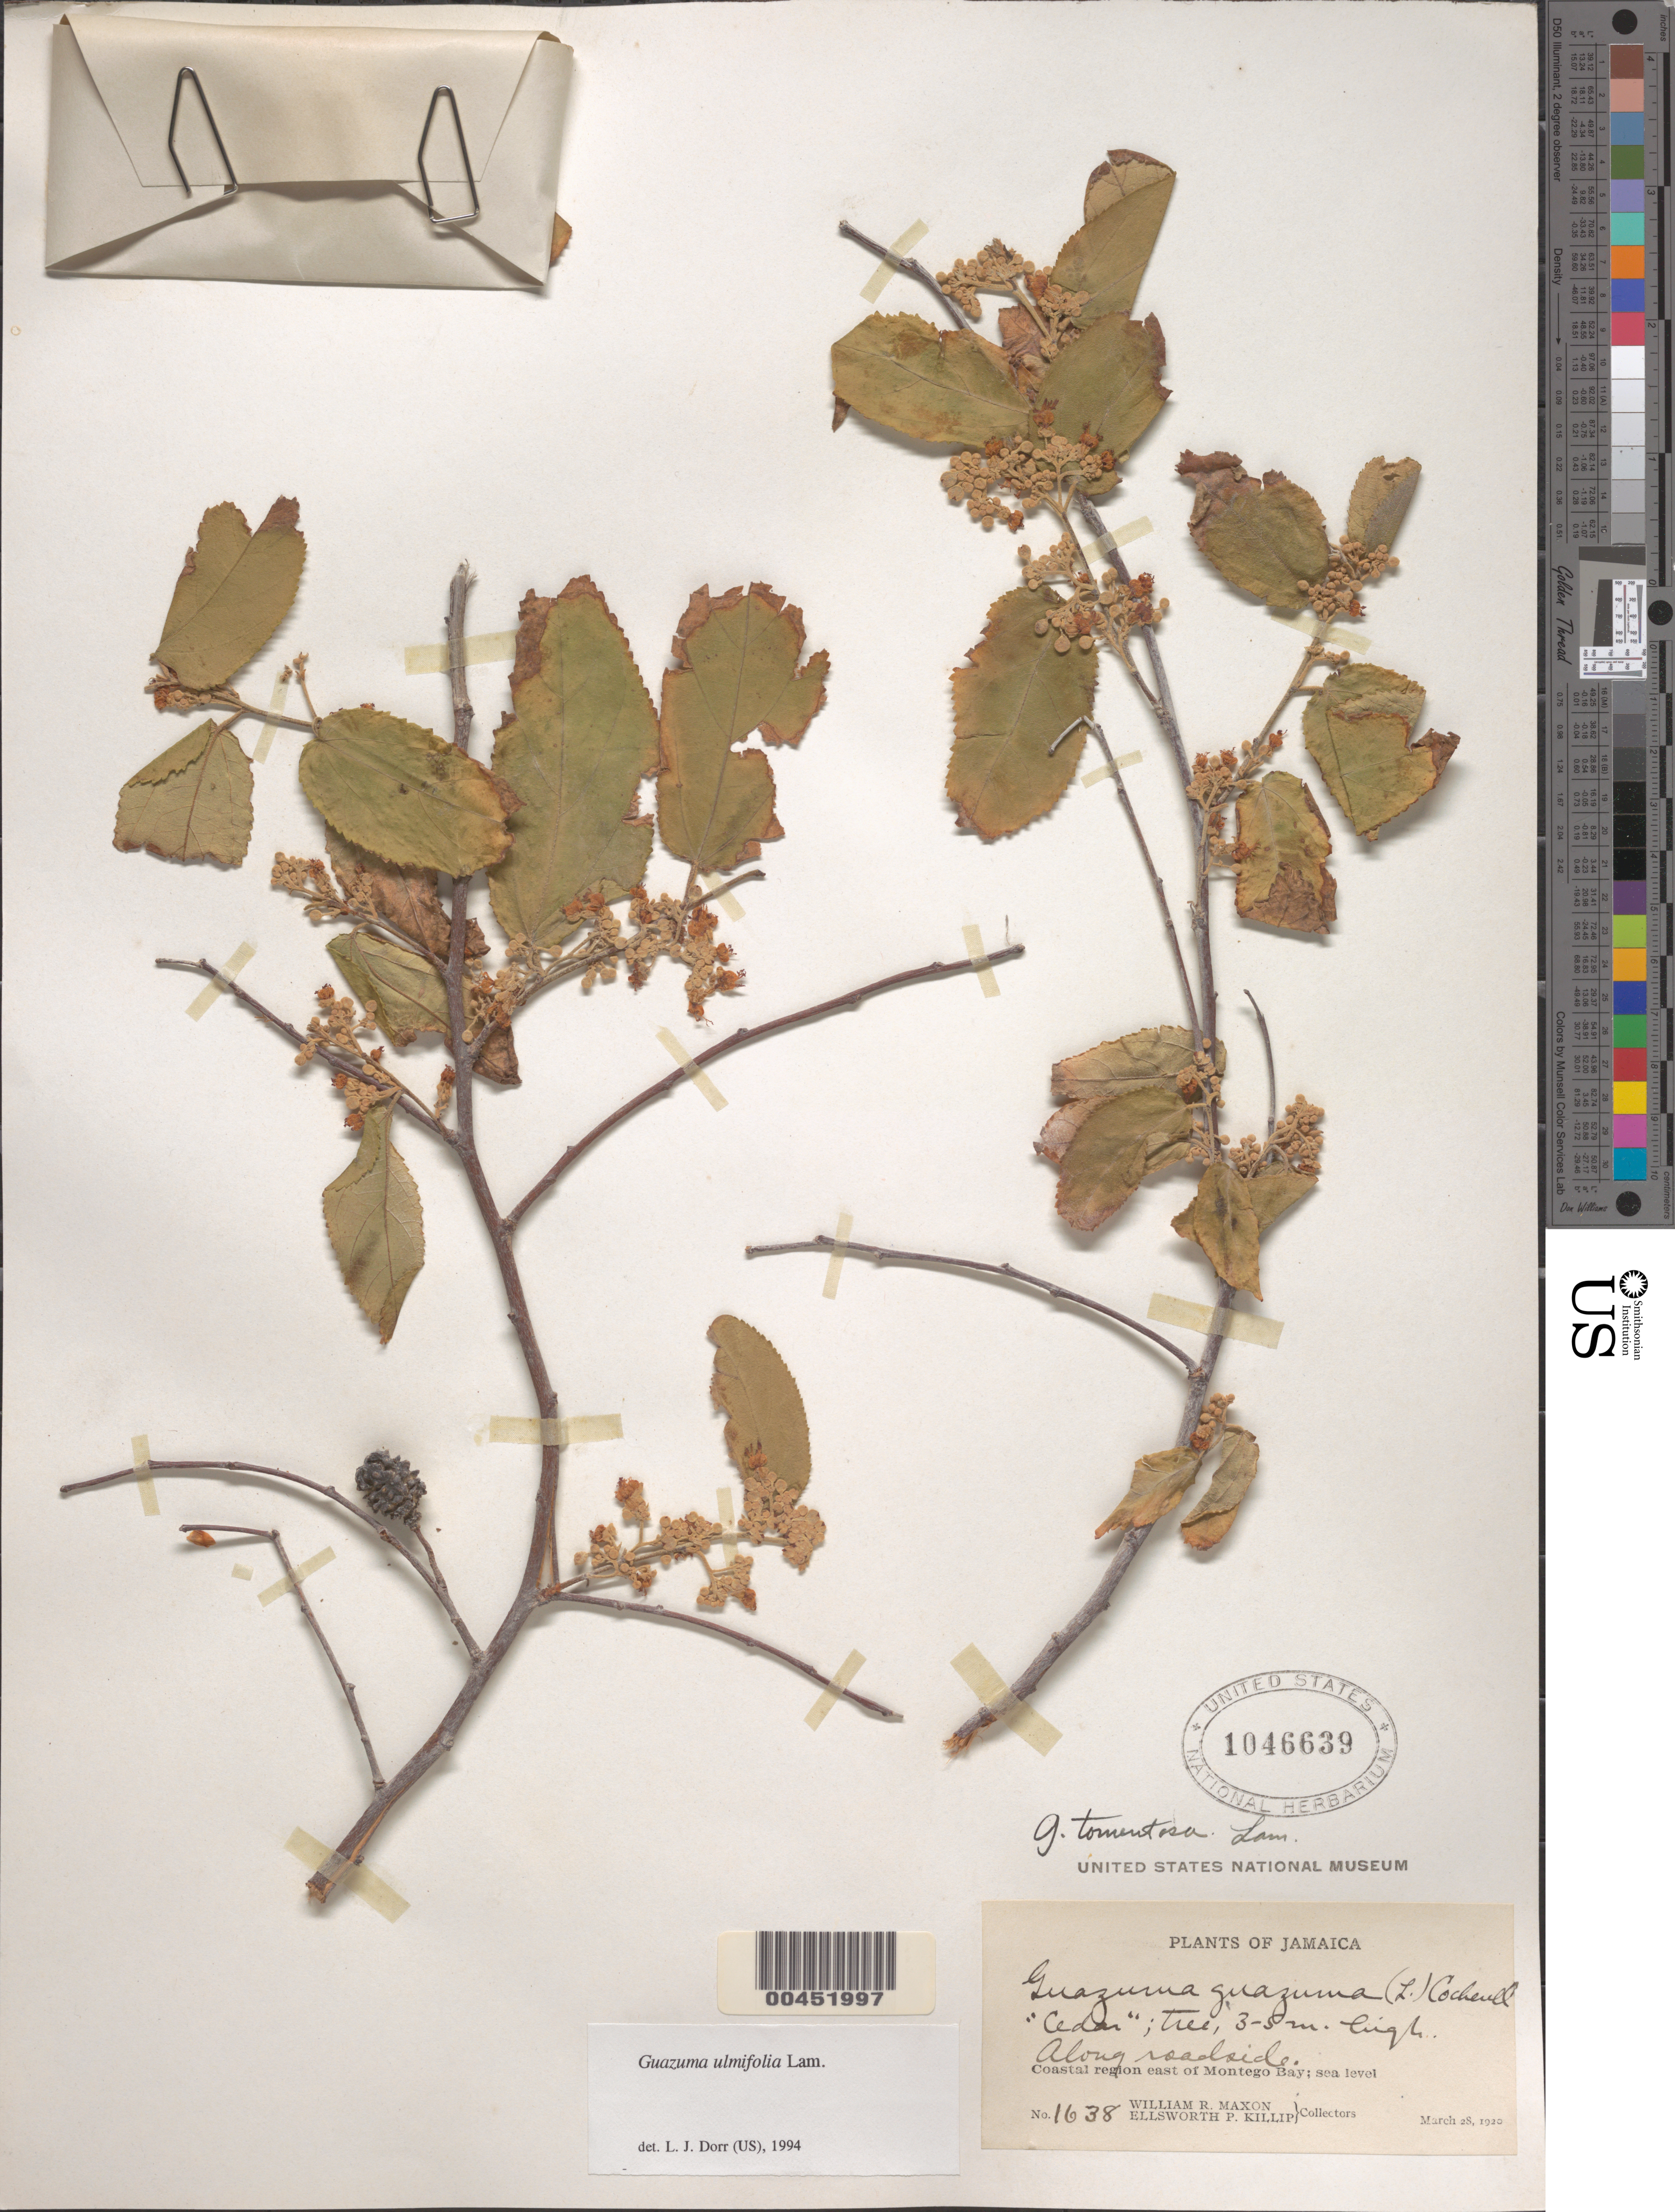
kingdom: Plantae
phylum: Tracheophyta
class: Magnoliopsida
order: Malvales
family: Malvaceae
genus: Guazuma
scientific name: Guazuma ulmifolia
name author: Lam.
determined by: Dorr, L. J., (BOT), Smithsonian Institution - National Museum of Natural History (UNITED STATES)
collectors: W. R. Maxon & E. P. Killip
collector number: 1638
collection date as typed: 28 Mar 1920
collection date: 1920-03-28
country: Jamaica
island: Greater Antilles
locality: E of Montego Bay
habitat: coastal region, along roadside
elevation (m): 0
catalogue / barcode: US 1046639